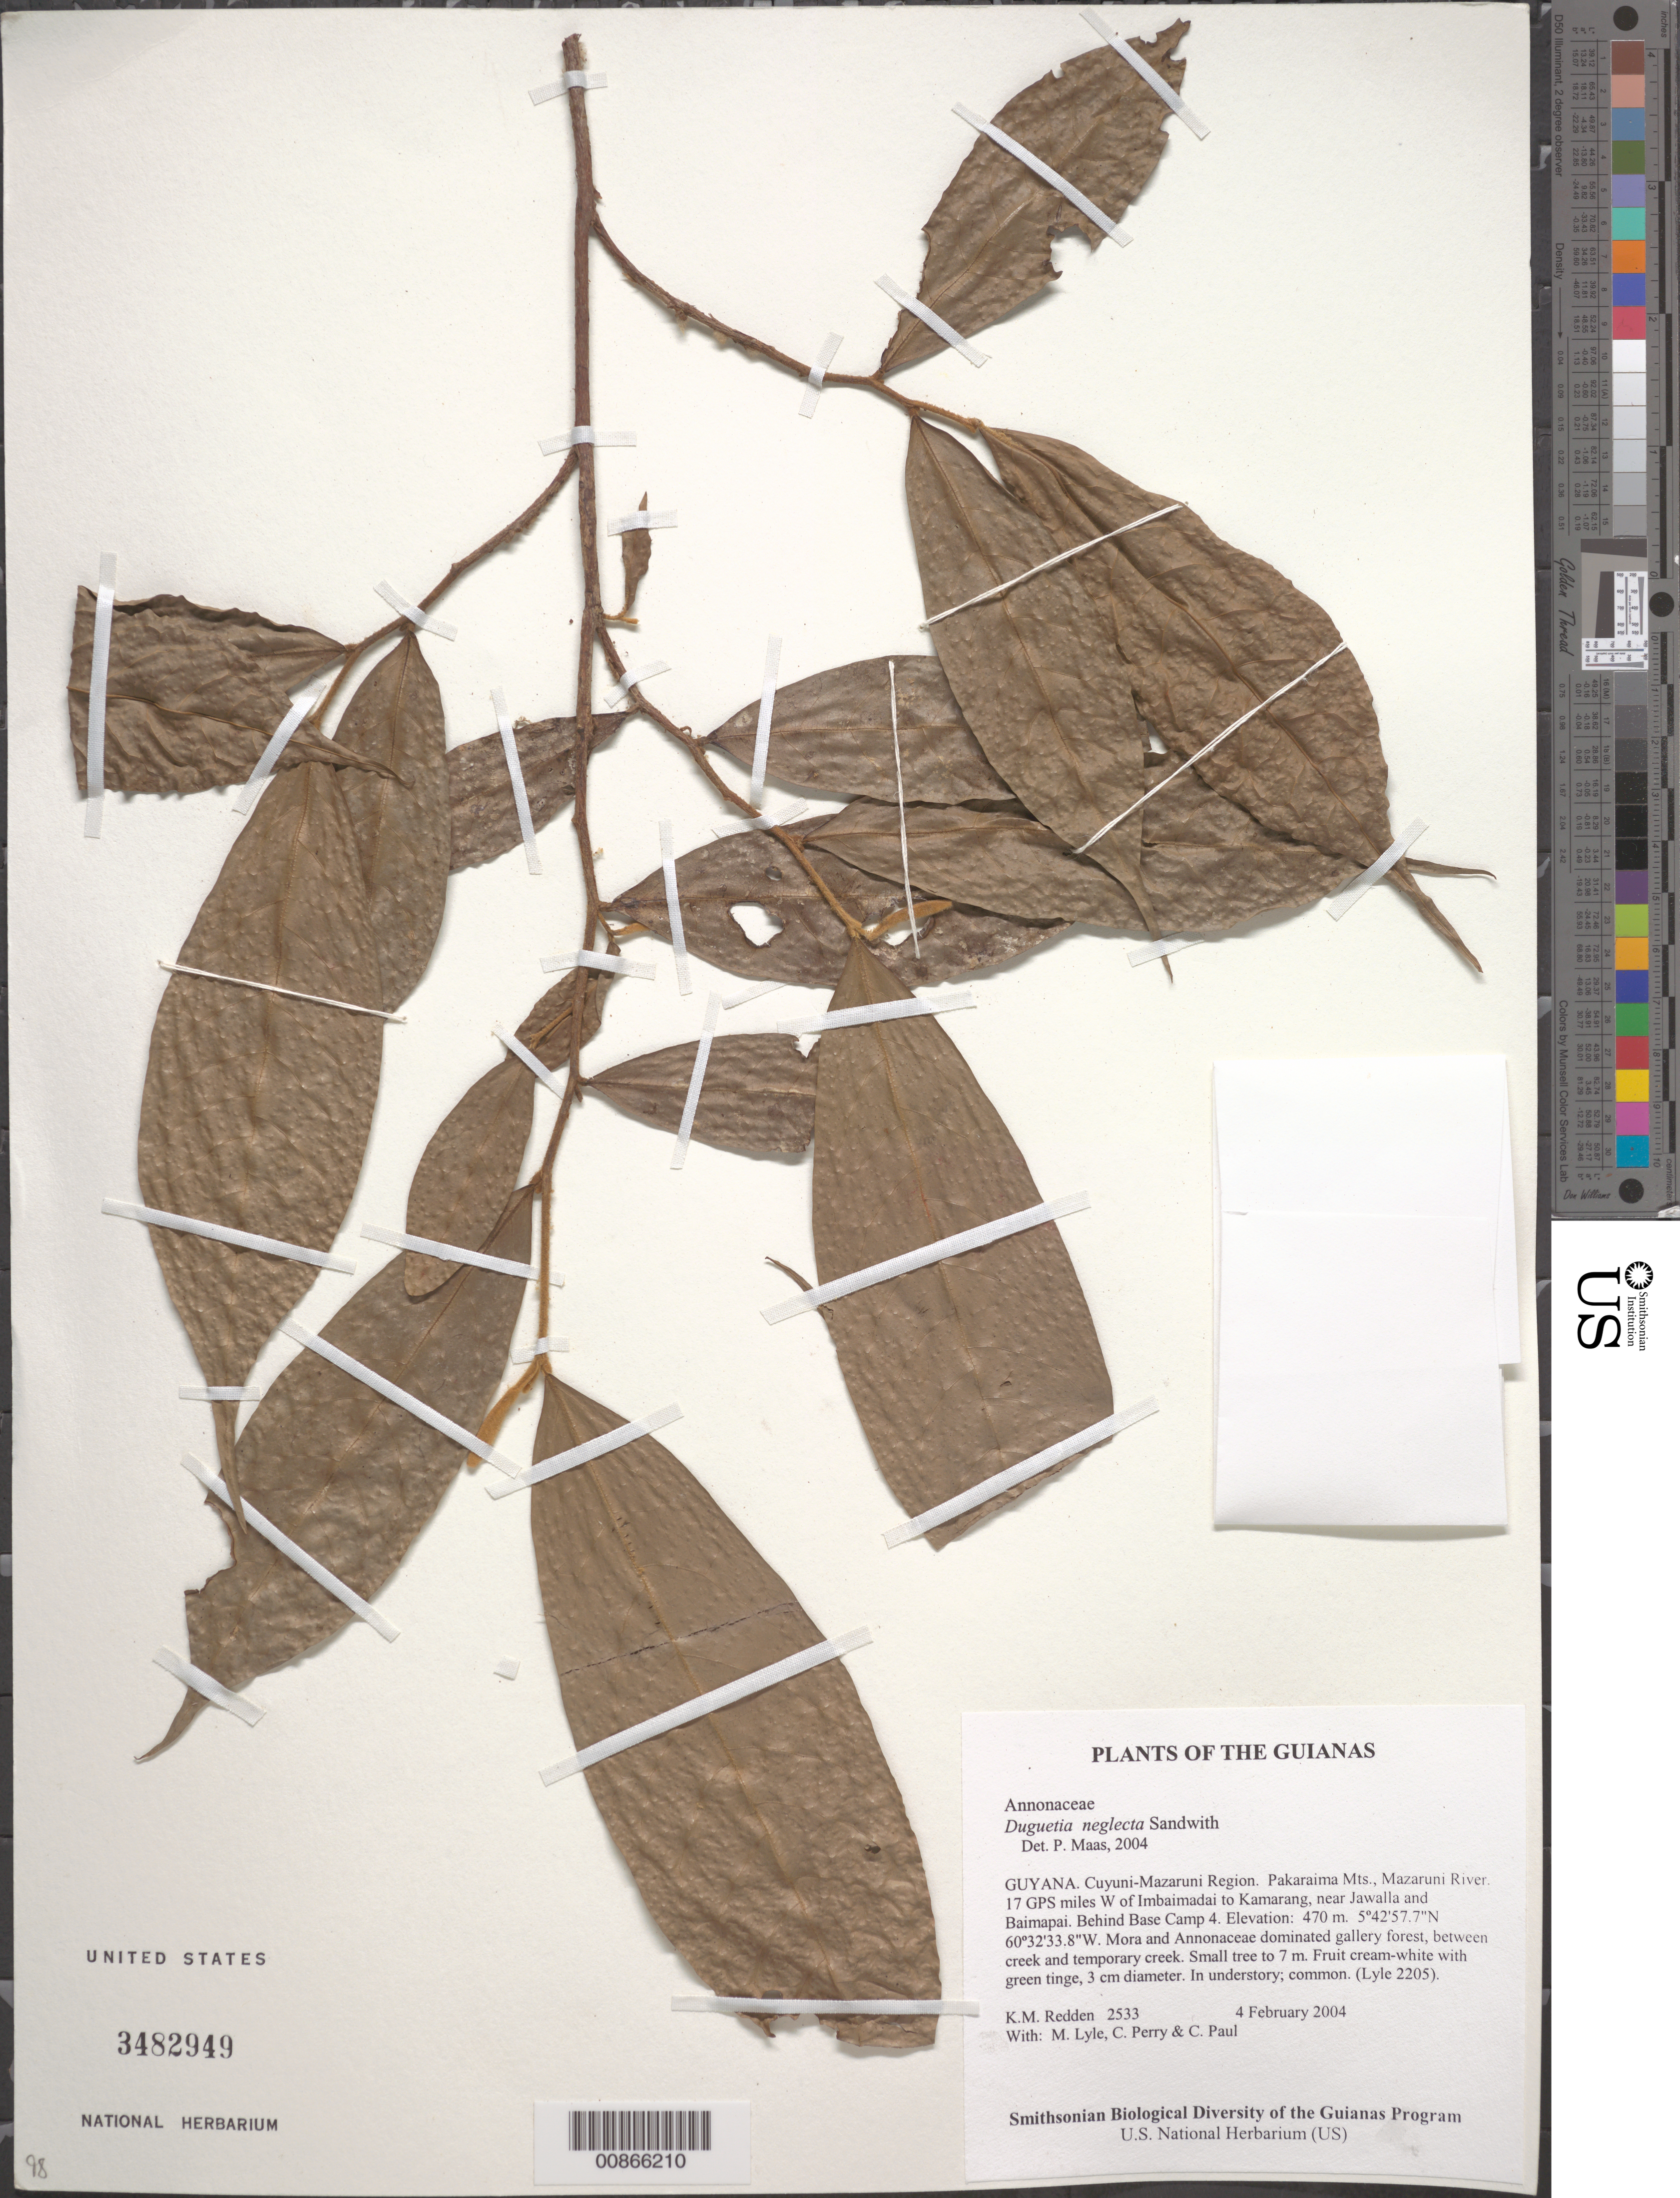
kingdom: Plantae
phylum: Tracheophyta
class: Magnoliopsida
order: Magnoliales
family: Annonaceae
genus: Duguetia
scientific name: Duguetia neglecta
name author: Sandwith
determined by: Maas, Paul J. M.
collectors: K. M. Redden, M. Lyle, C. Perry & C. Paul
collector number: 2533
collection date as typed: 4 February 2004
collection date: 2004-02-04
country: Guyana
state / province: Cuyuni-Mazaruni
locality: Pakaraima Mts., Mazaruni River. 17 GPS miles W of Imbaimadai to Kamarang, near Jawalla and Baimapai. Behind Base Camp 4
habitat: Mora and Annonaceae dominated gallery forest, between creek and temporary creek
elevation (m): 470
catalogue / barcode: US 3482949